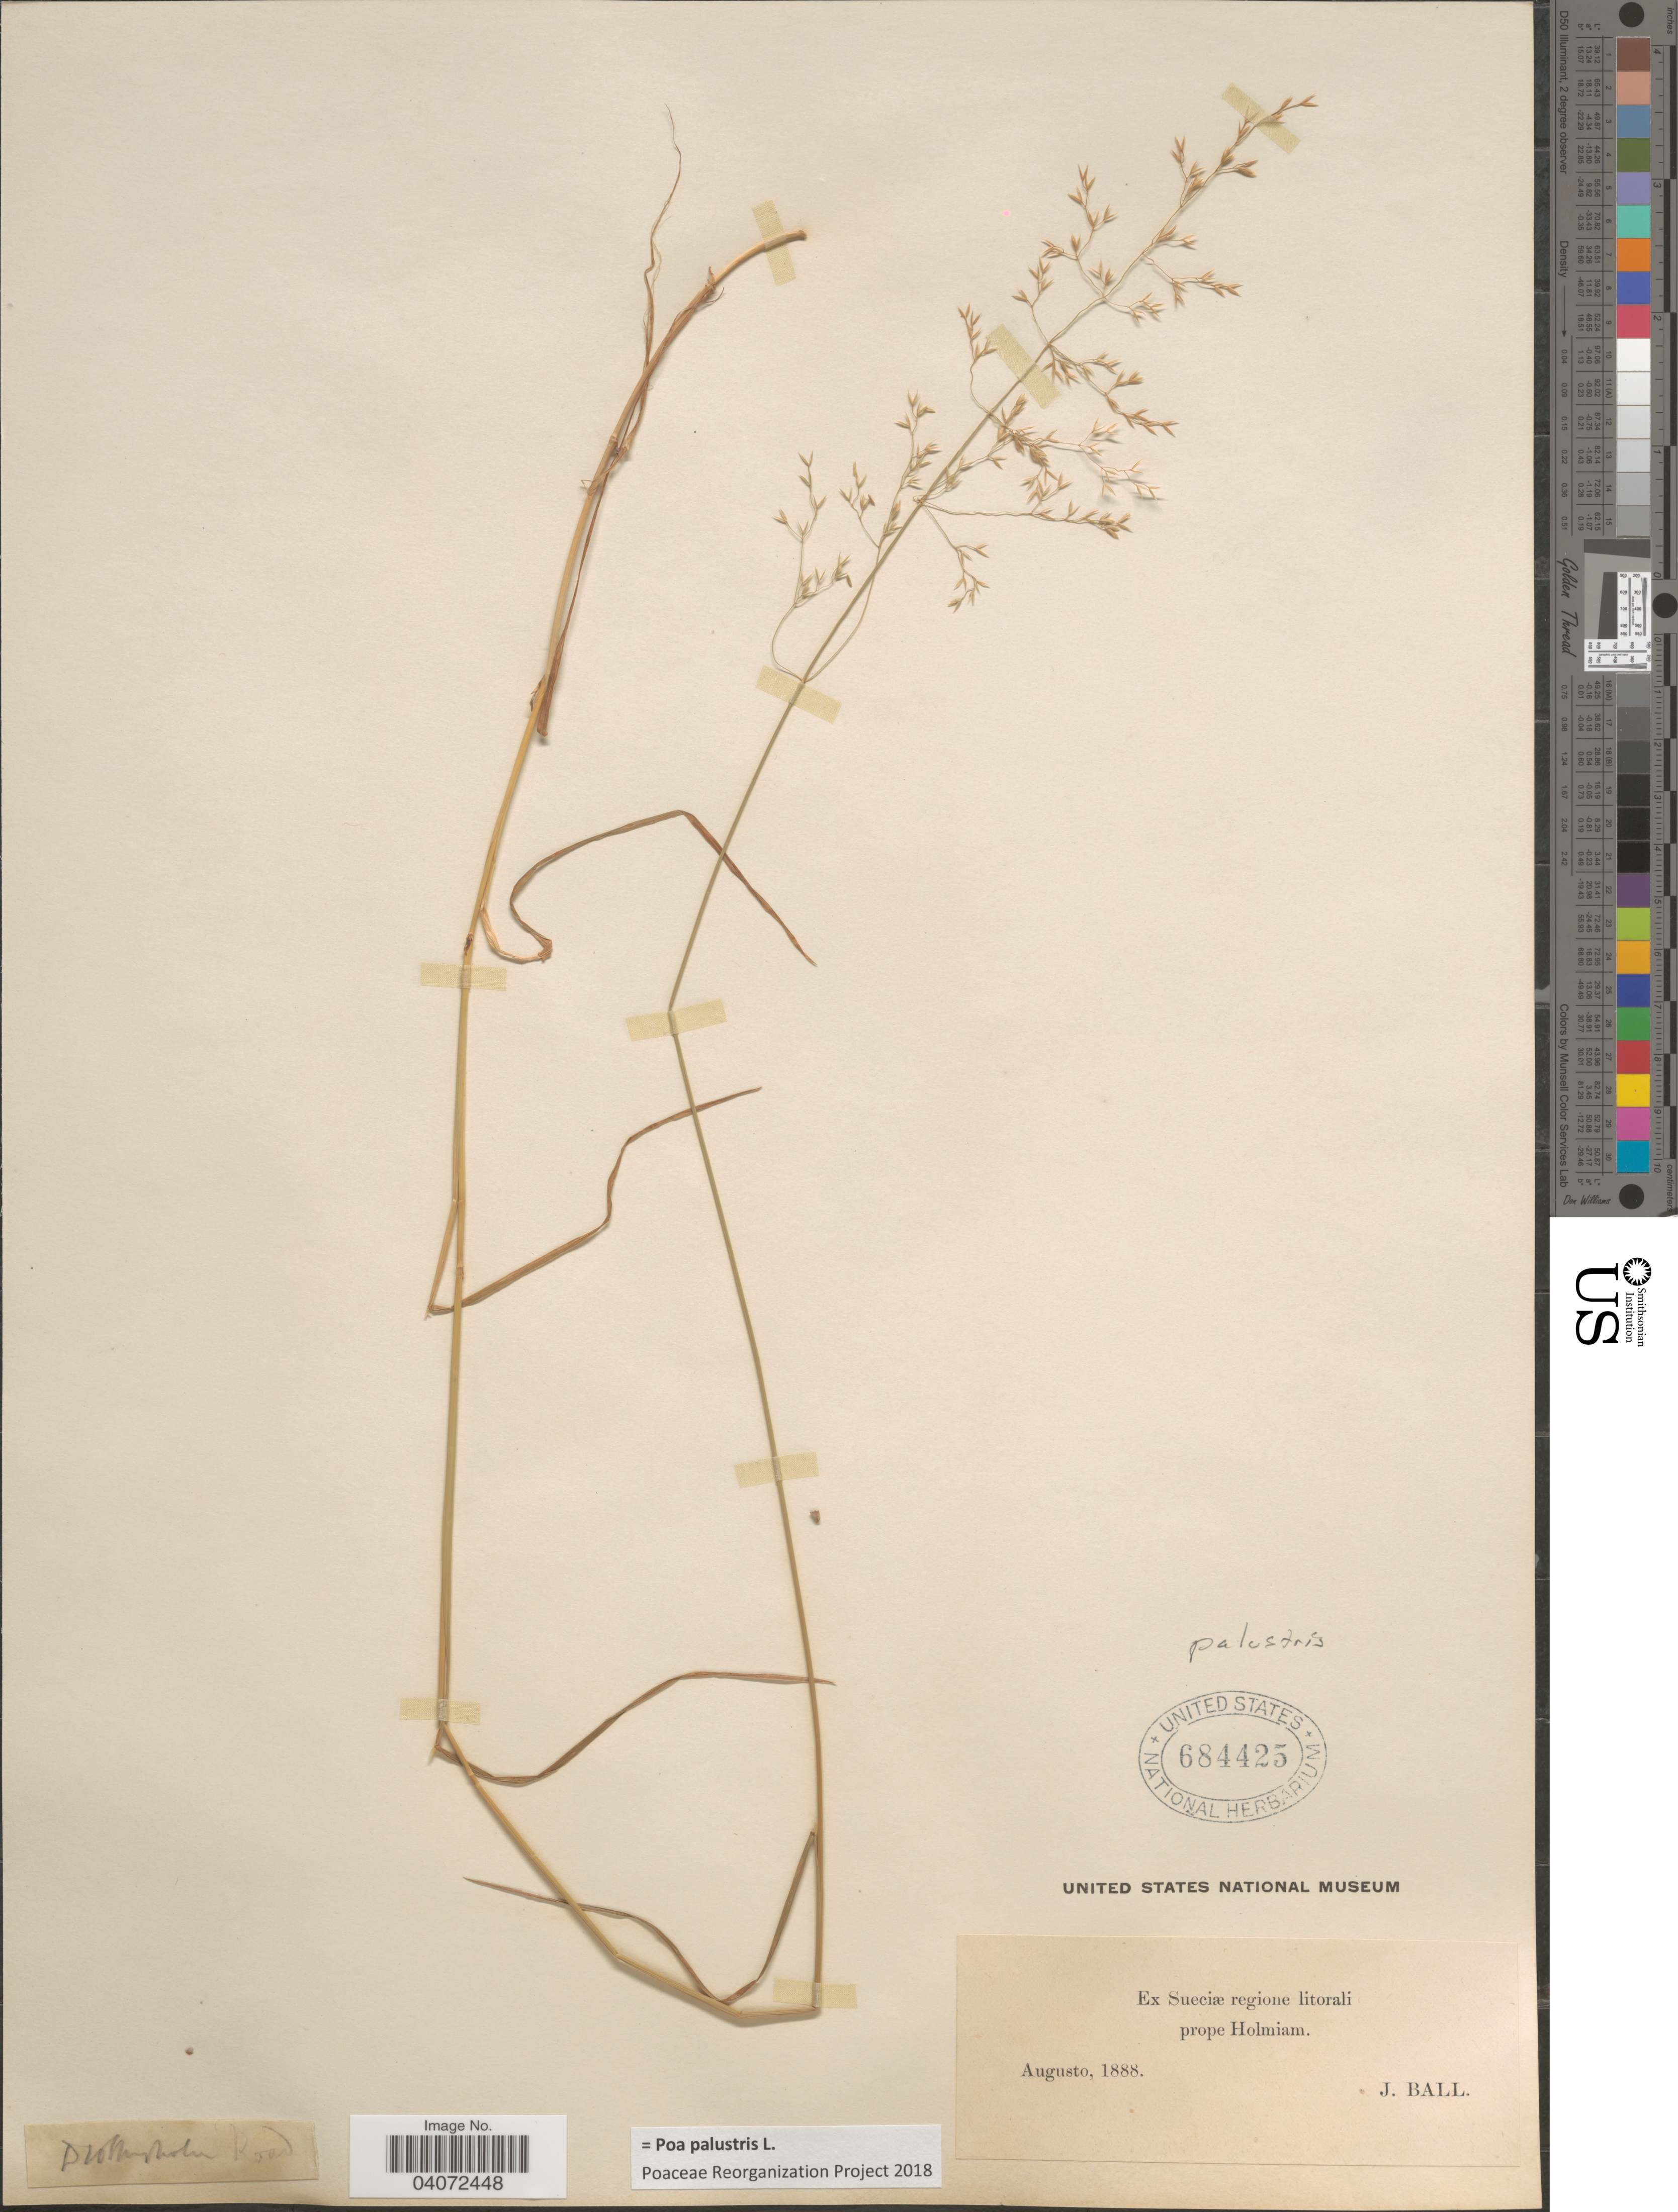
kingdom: Plantae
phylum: Tracheophyta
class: Liliopsida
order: Poales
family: Poaceae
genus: Poa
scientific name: Poa palustris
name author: L.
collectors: J. Ball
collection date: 1888-08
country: Sweden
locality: Ex Sueciæ regione litorali prope Holmiam.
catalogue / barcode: US 684425